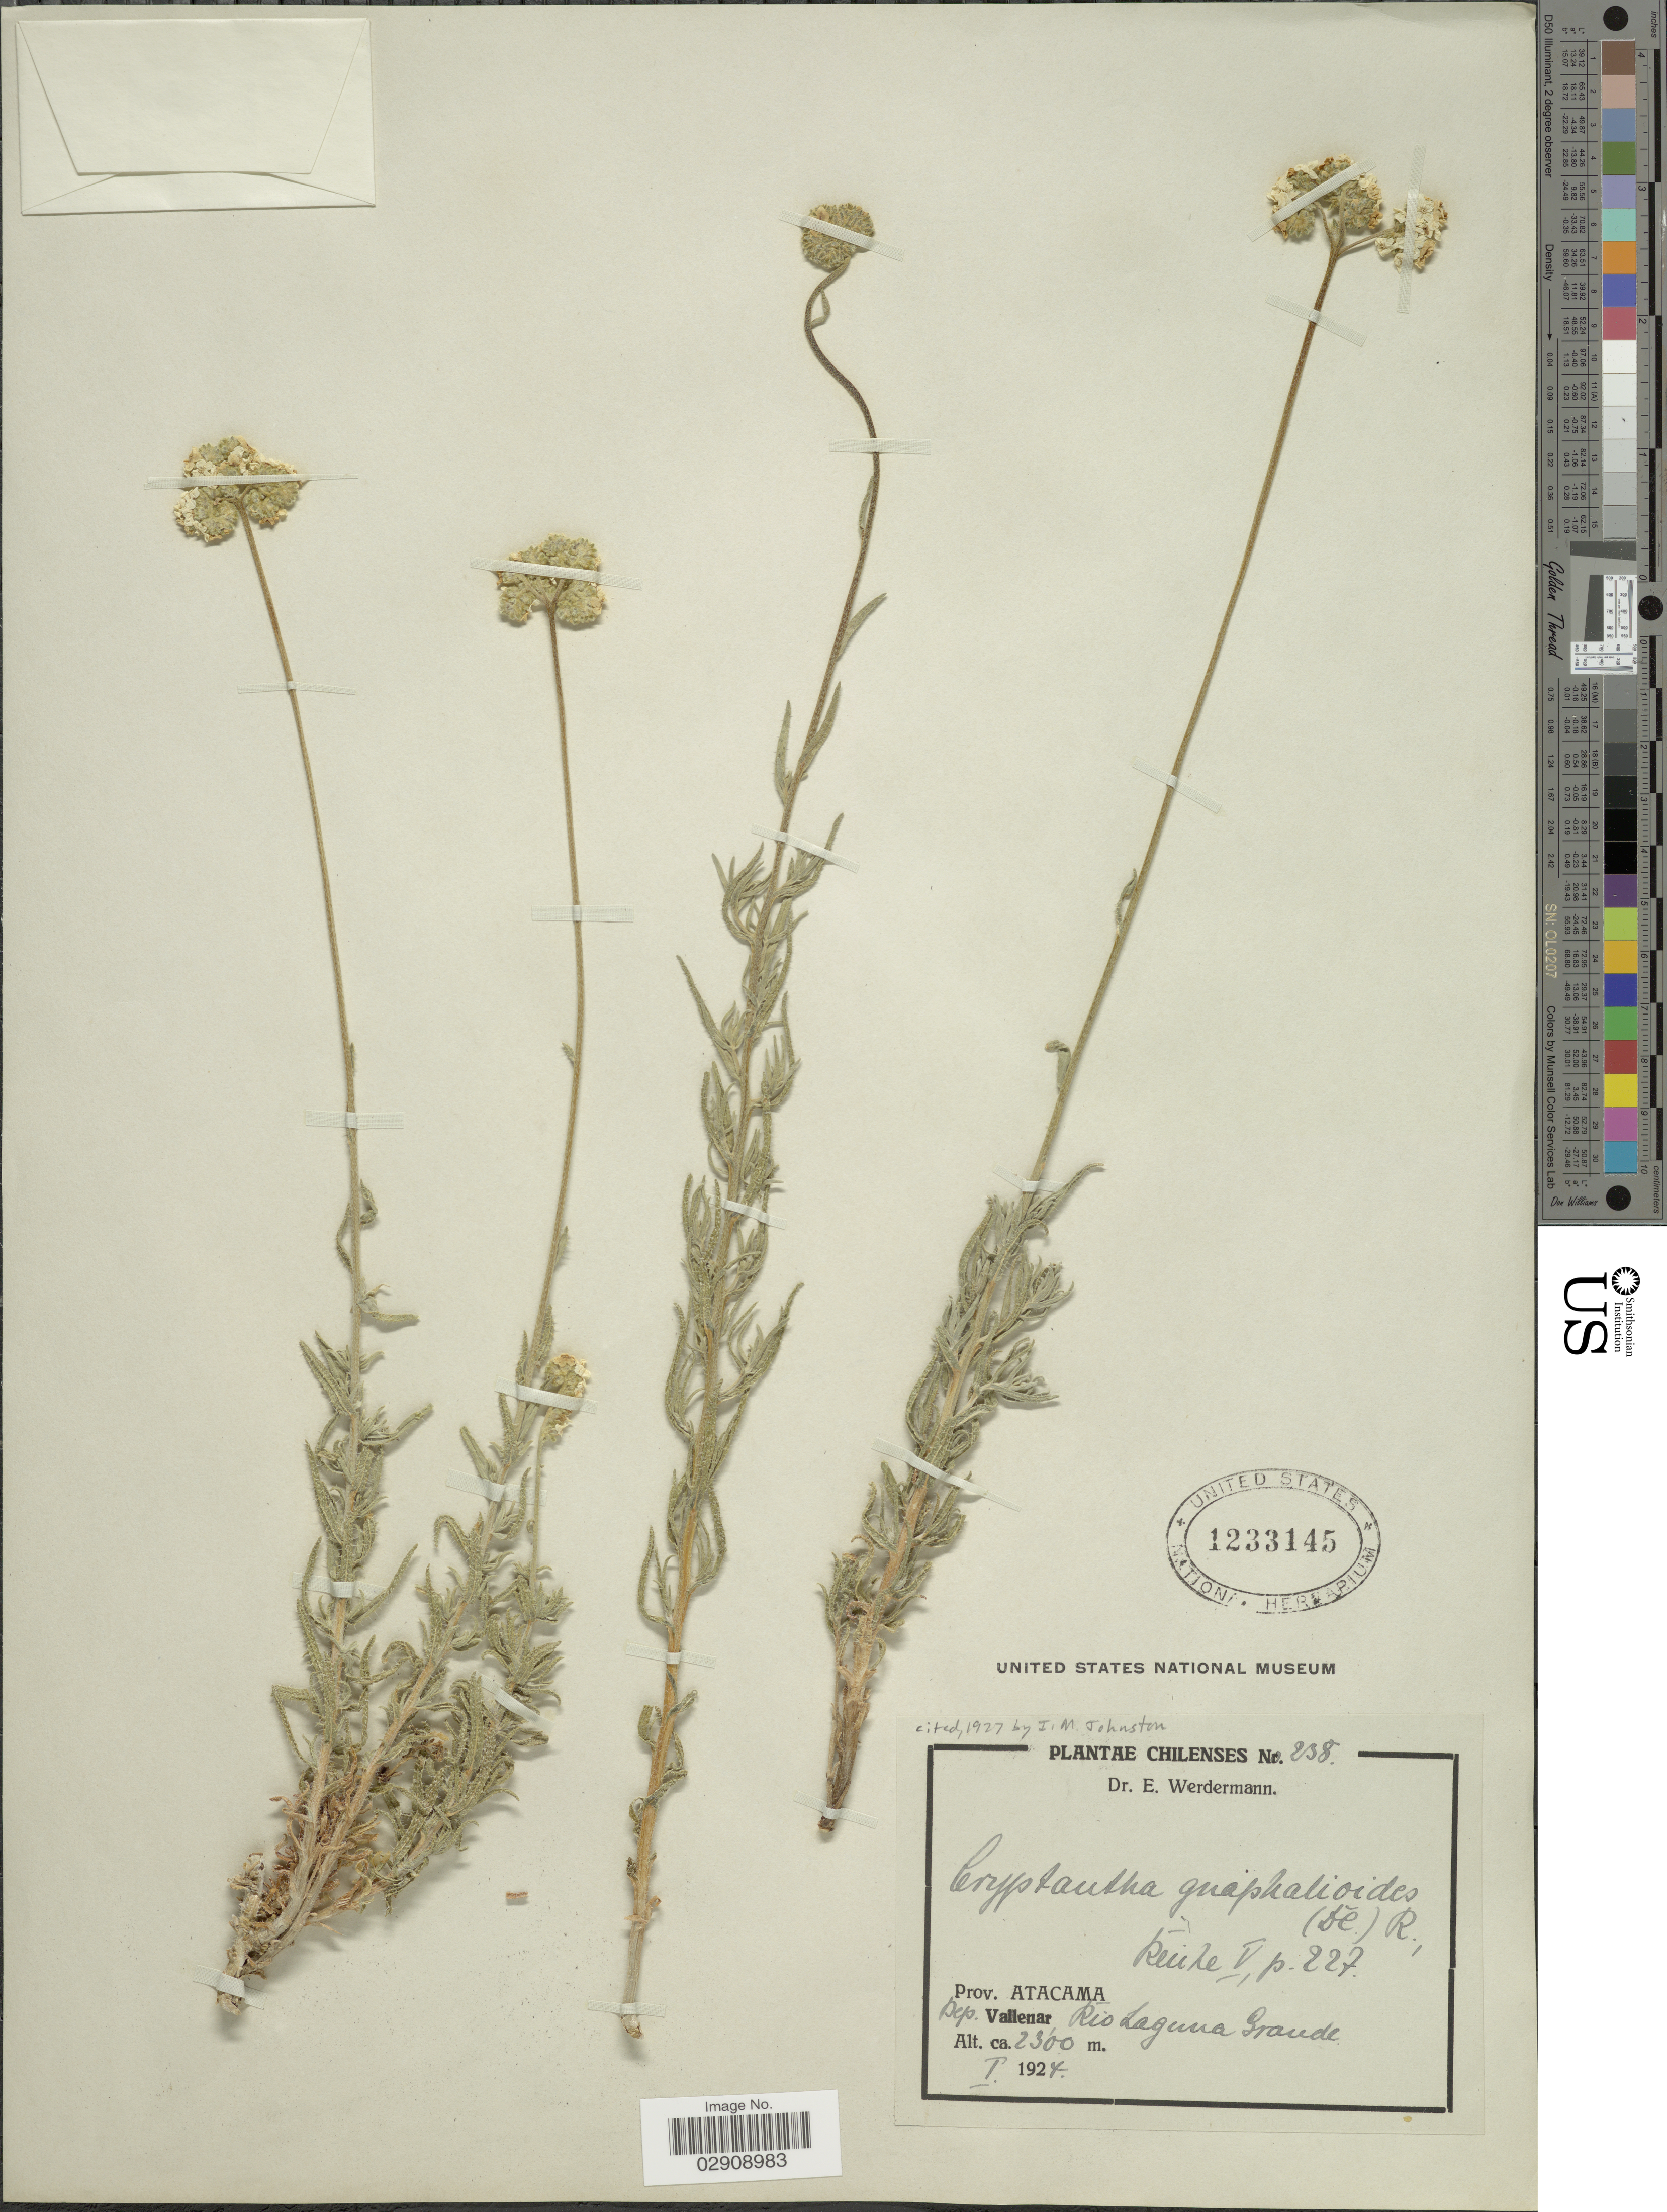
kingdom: Plantae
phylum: Tracheophyta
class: Magnoliopsida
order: Boraginales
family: Boraginaceae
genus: Cryptantha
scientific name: Cryptantha gnaphalioides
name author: (Phil.) Reiche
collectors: E. Werdermann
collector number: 238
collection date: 1924-01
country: Chile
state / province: Atacama (III)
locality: Prov. Atacama. Dep. Vallenar, Rio Laguna Grande. Chile.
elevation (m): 2300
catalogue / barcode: US 1233145